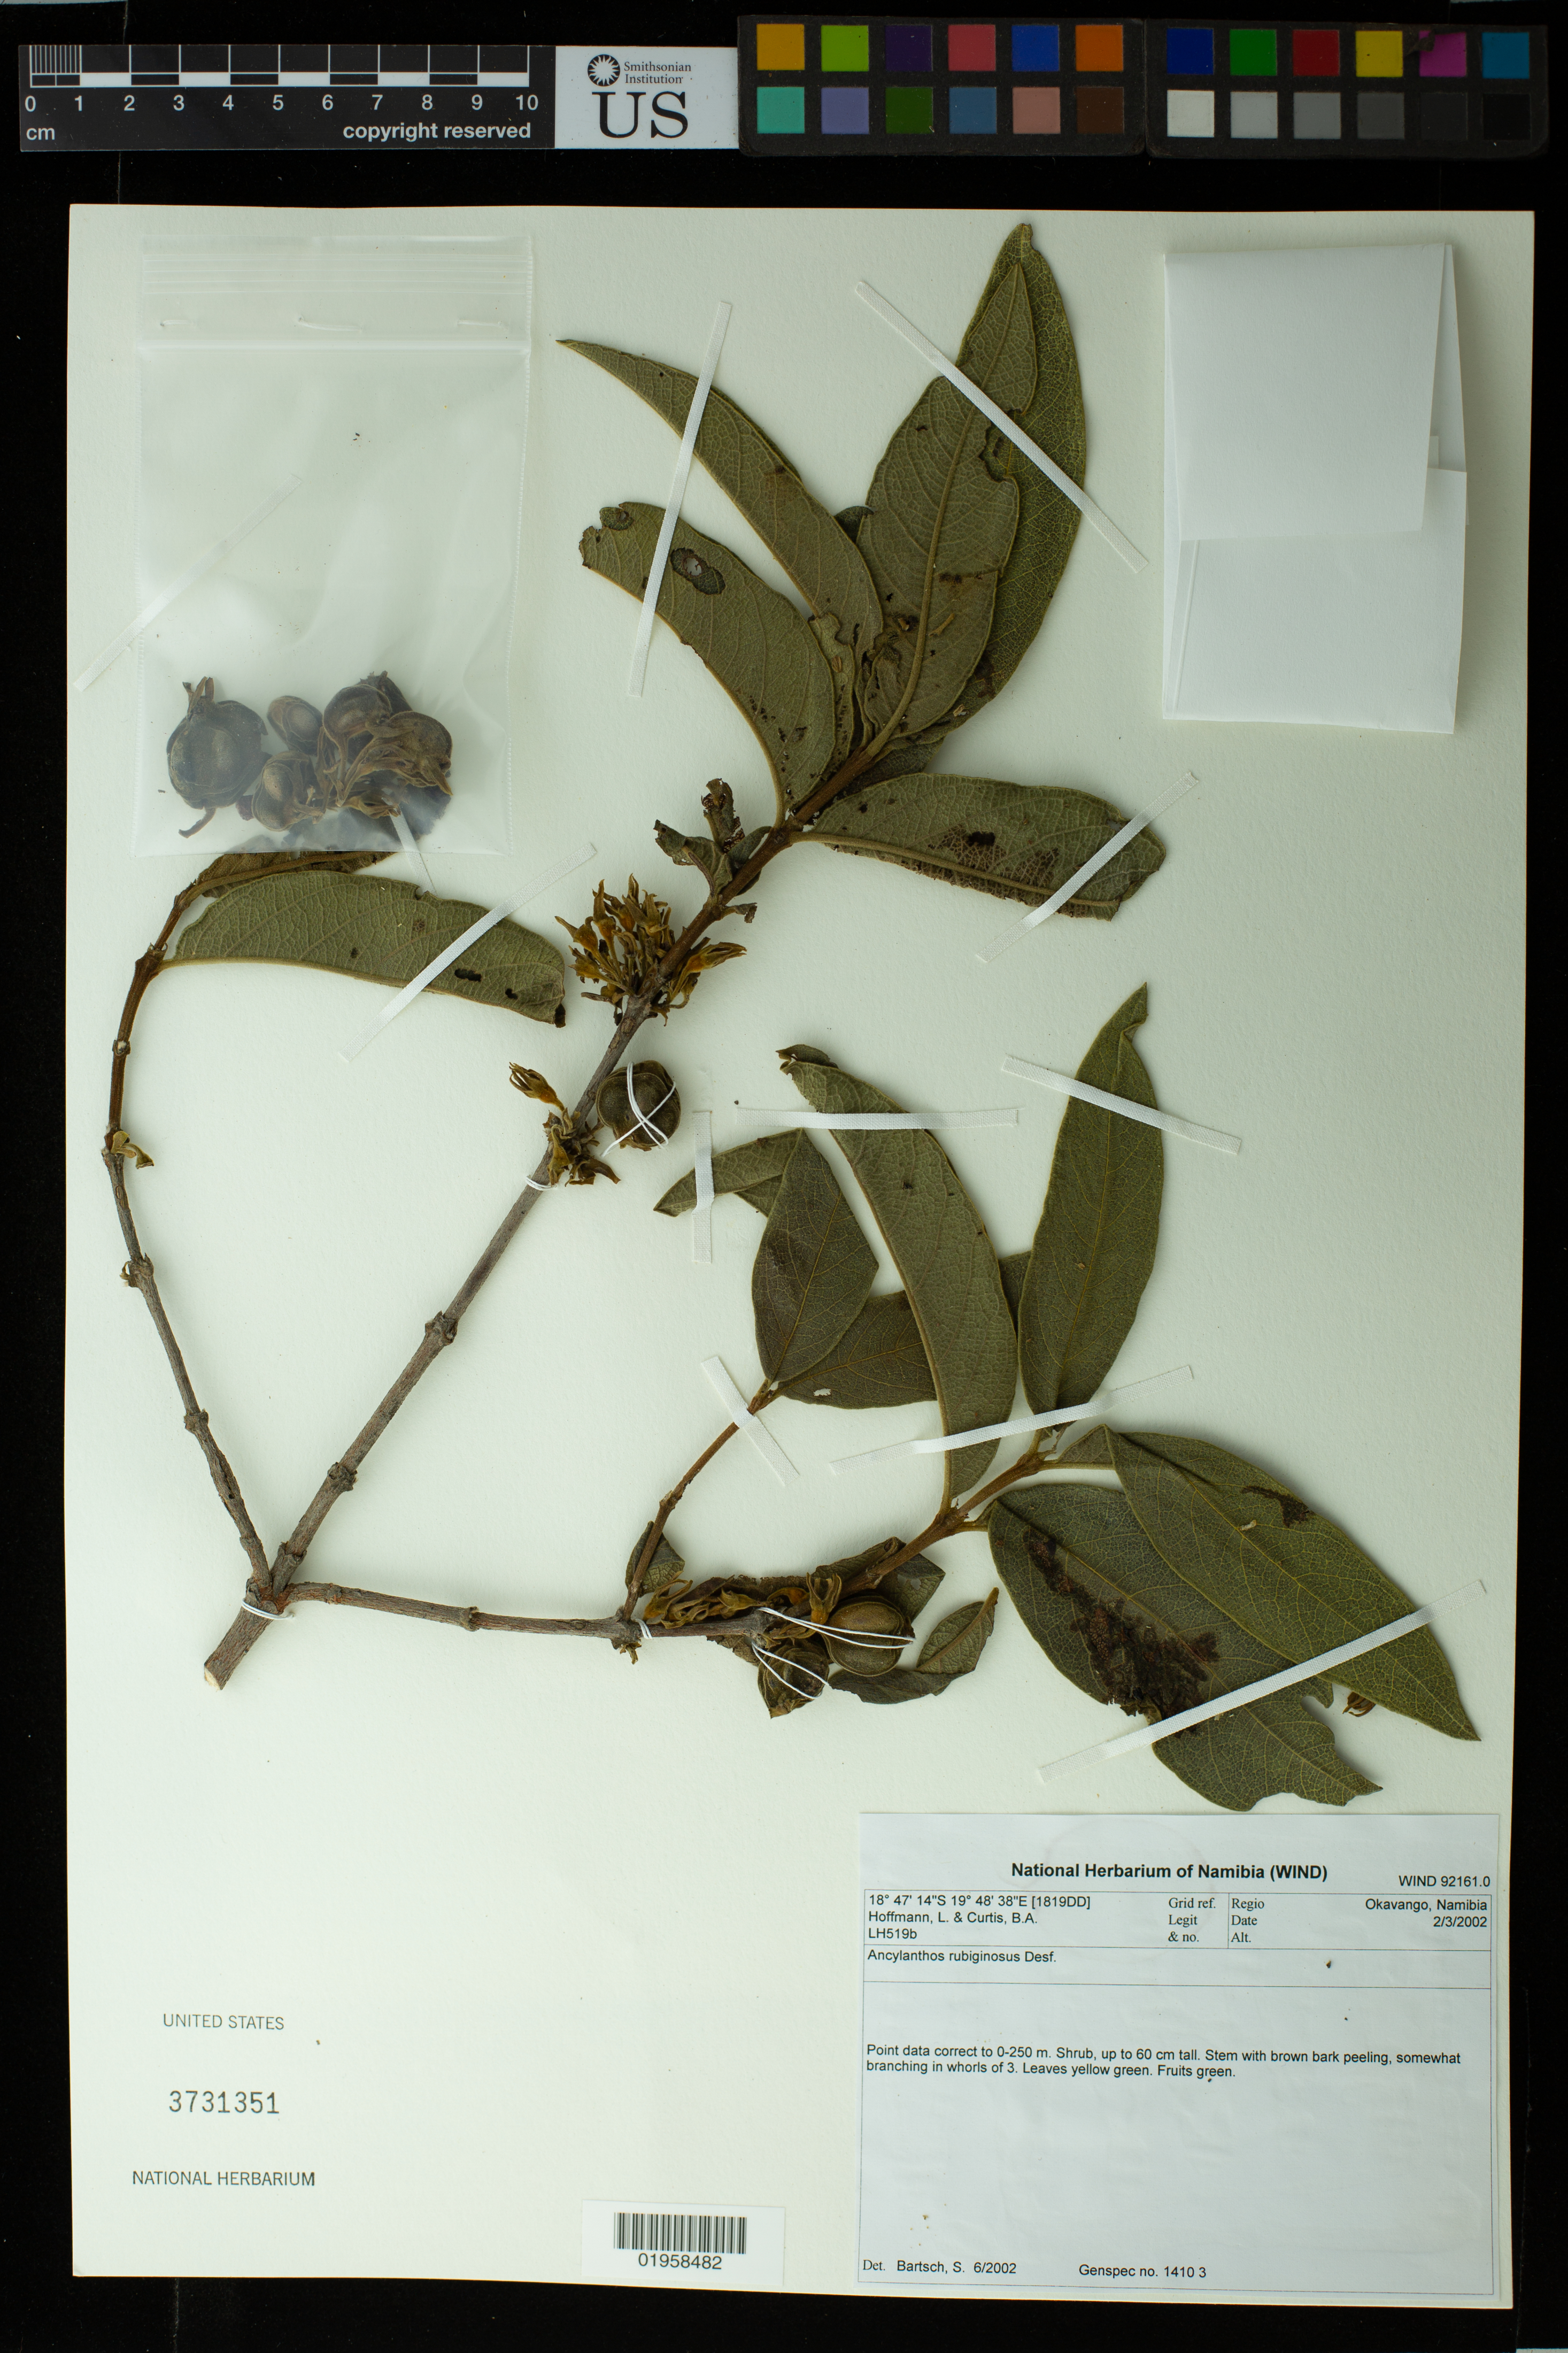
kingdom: Plantae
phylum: Tracheophyta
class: Magnoliopsida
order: Gentianales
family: Rubiaceae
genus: Vangueria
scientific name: Vangueria fulgida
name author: (Welw. ex Hiern) Goyder & N.M.J. Davies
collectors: L. Hoffmann & B. A. Curtis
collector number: LH519 b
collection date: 2002-03-02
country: Namibia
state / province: Kavango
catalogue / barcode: US 3731351